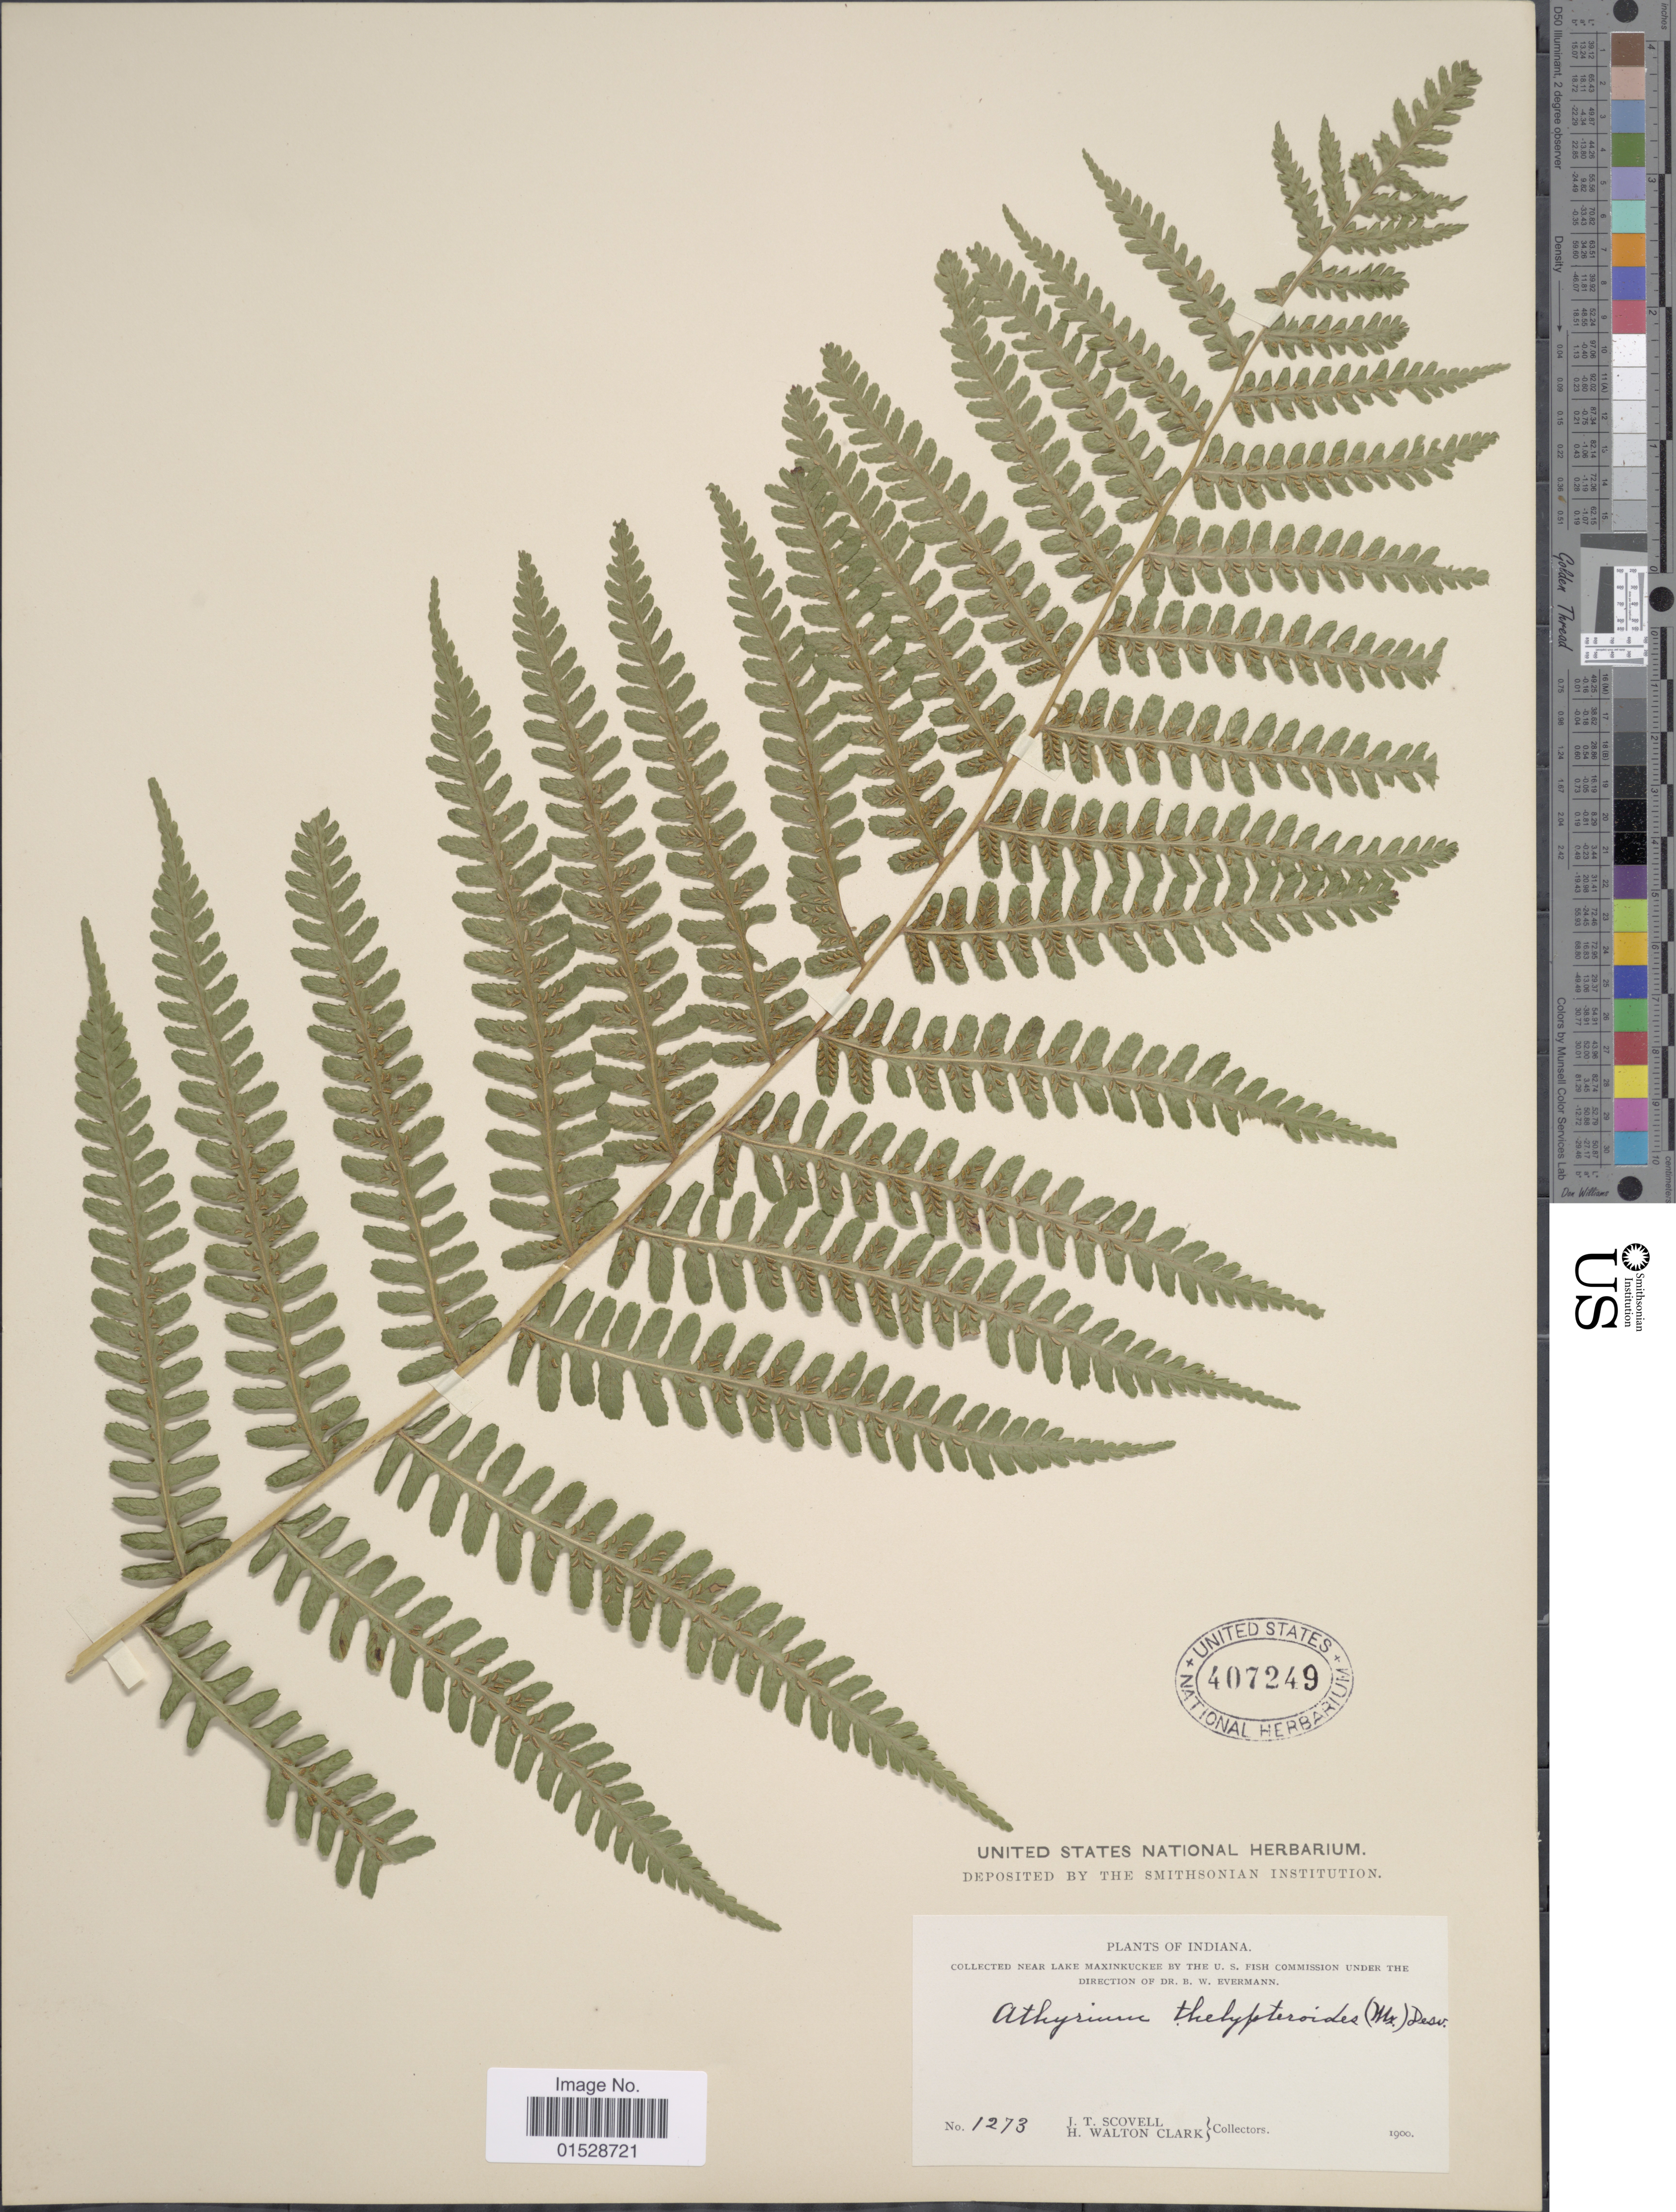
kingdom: Plantae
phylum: Tracheophyta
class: Polypodiopsida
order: Polypodiales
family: Athyriaceae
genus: Deparia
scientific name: Deparia acrostichoides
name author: (Sw.) M. Kato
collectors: J. T. Scovell & H. W. Clark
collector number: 1273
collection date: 1900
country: United States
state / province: Indiana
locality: Near Lake Maxinkuckee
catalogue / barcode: US 407249